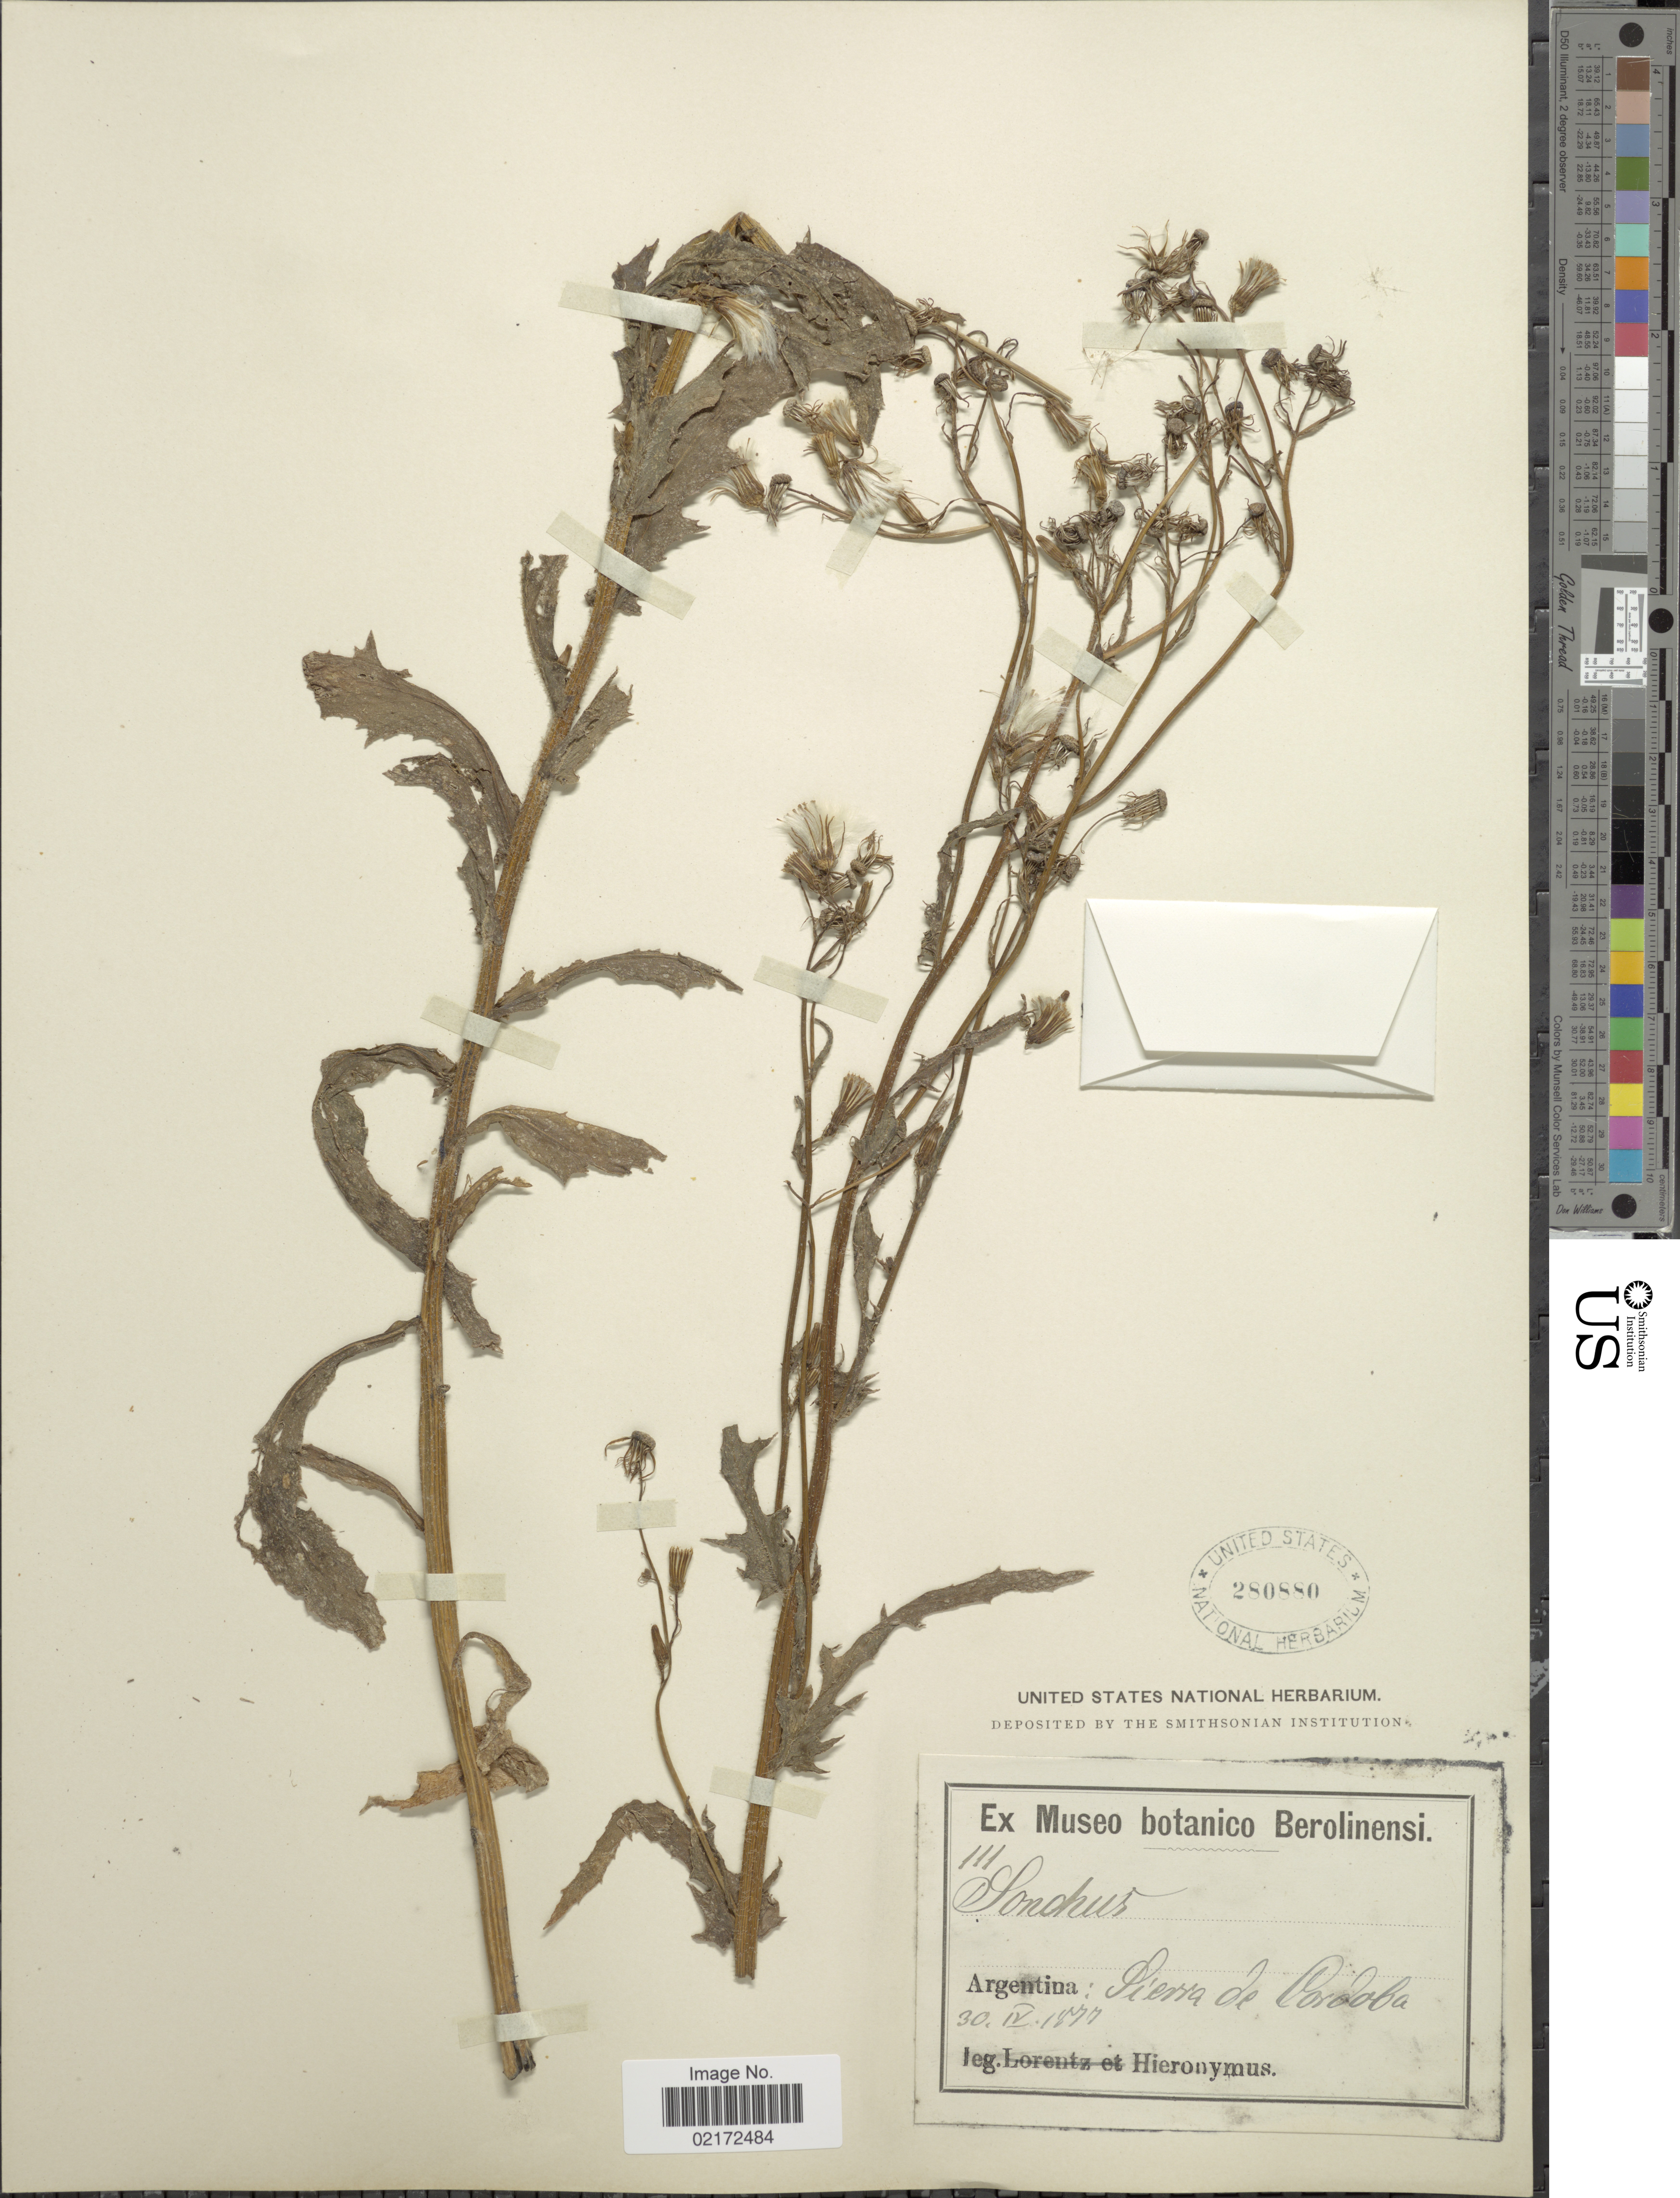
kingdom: Plantae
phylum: Tracheophyta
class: Magnoliopsida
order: Asterales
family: Asteraceae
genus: Sonchus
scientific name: Sonchus sp.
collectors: -. Hieronymus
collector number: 111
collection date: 1977-04-30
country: Argentina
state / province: Cordoba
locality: Argentina: Sierra de Cordoba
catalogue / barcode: US 280880